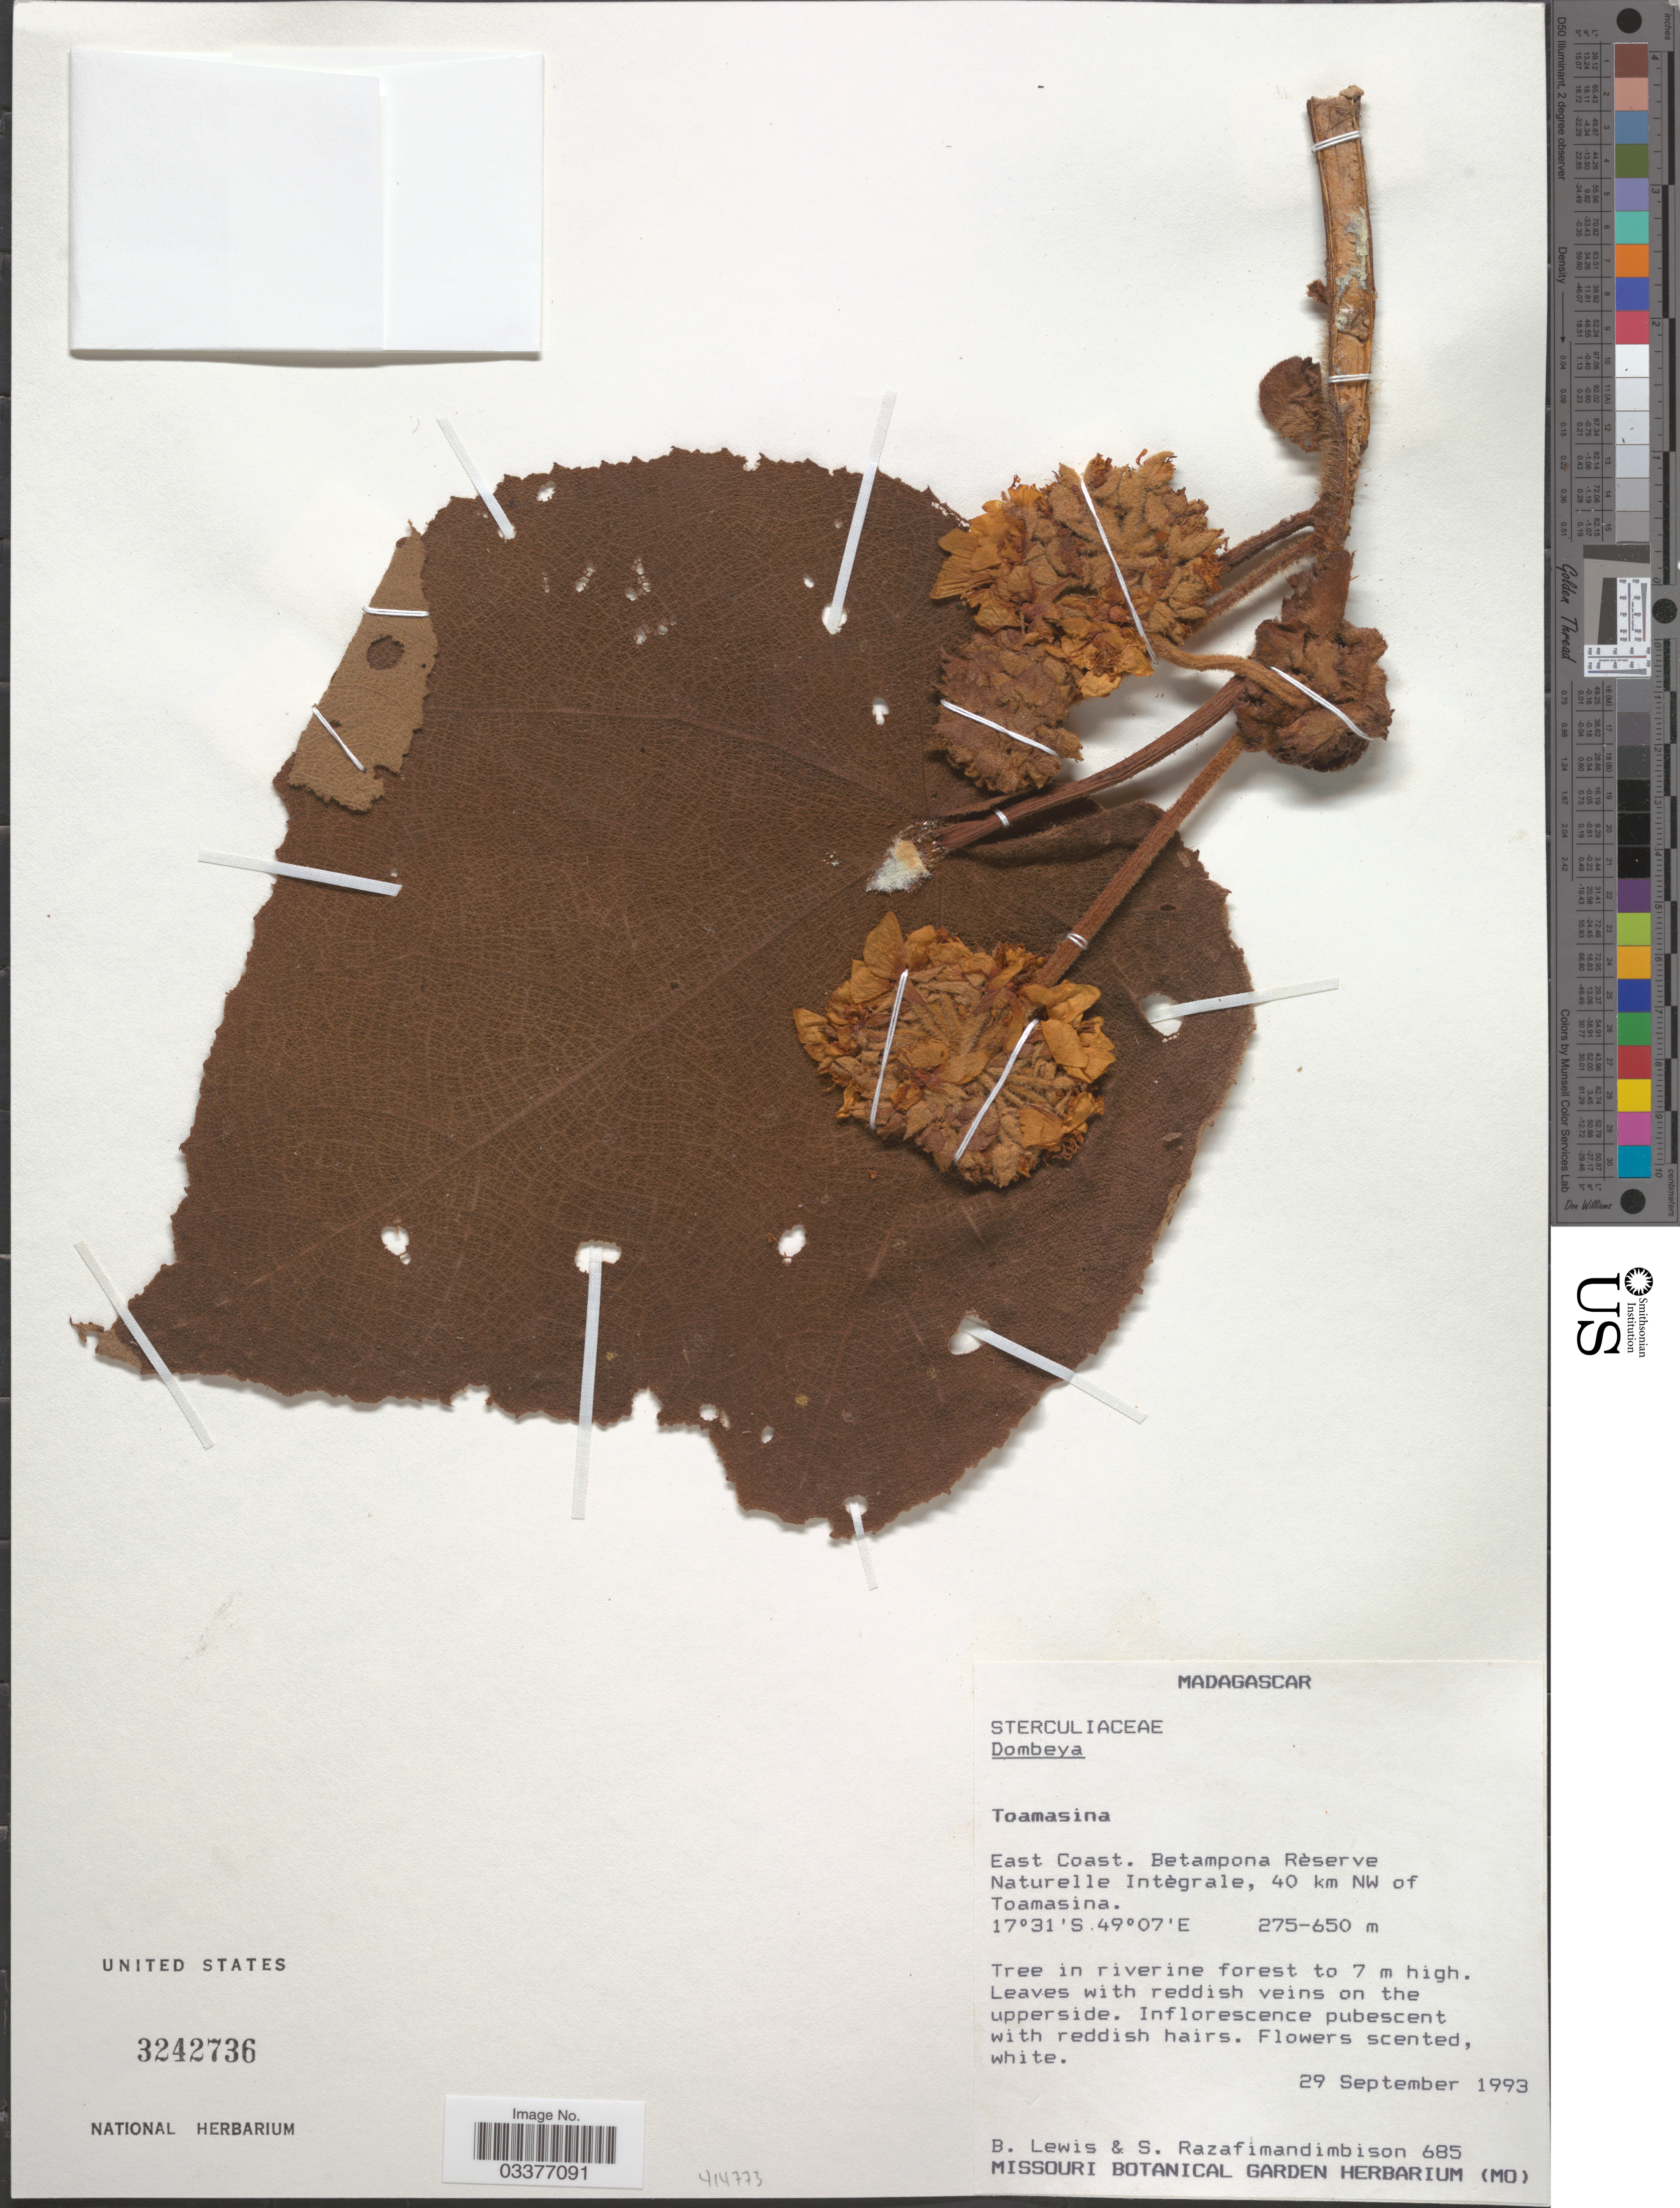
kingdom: Plantae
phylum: Tracheophyta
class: Magnoliopsida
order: Malvales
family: Malvaceae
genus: Dombeya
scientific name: Dombeya acerifolia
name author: (L.) Gaertn.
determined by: Jourdain-Fievet, L.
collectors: B. Lewis & S. G. Razafimandimbison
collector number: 685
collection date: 1993-09-29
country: Madagascar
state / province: Analanjirofo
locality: East Coast. Betampona Rèserve Naturelle Intègrale, 40 km NW of Toamasina.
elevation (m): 275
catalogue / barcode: US 3242736